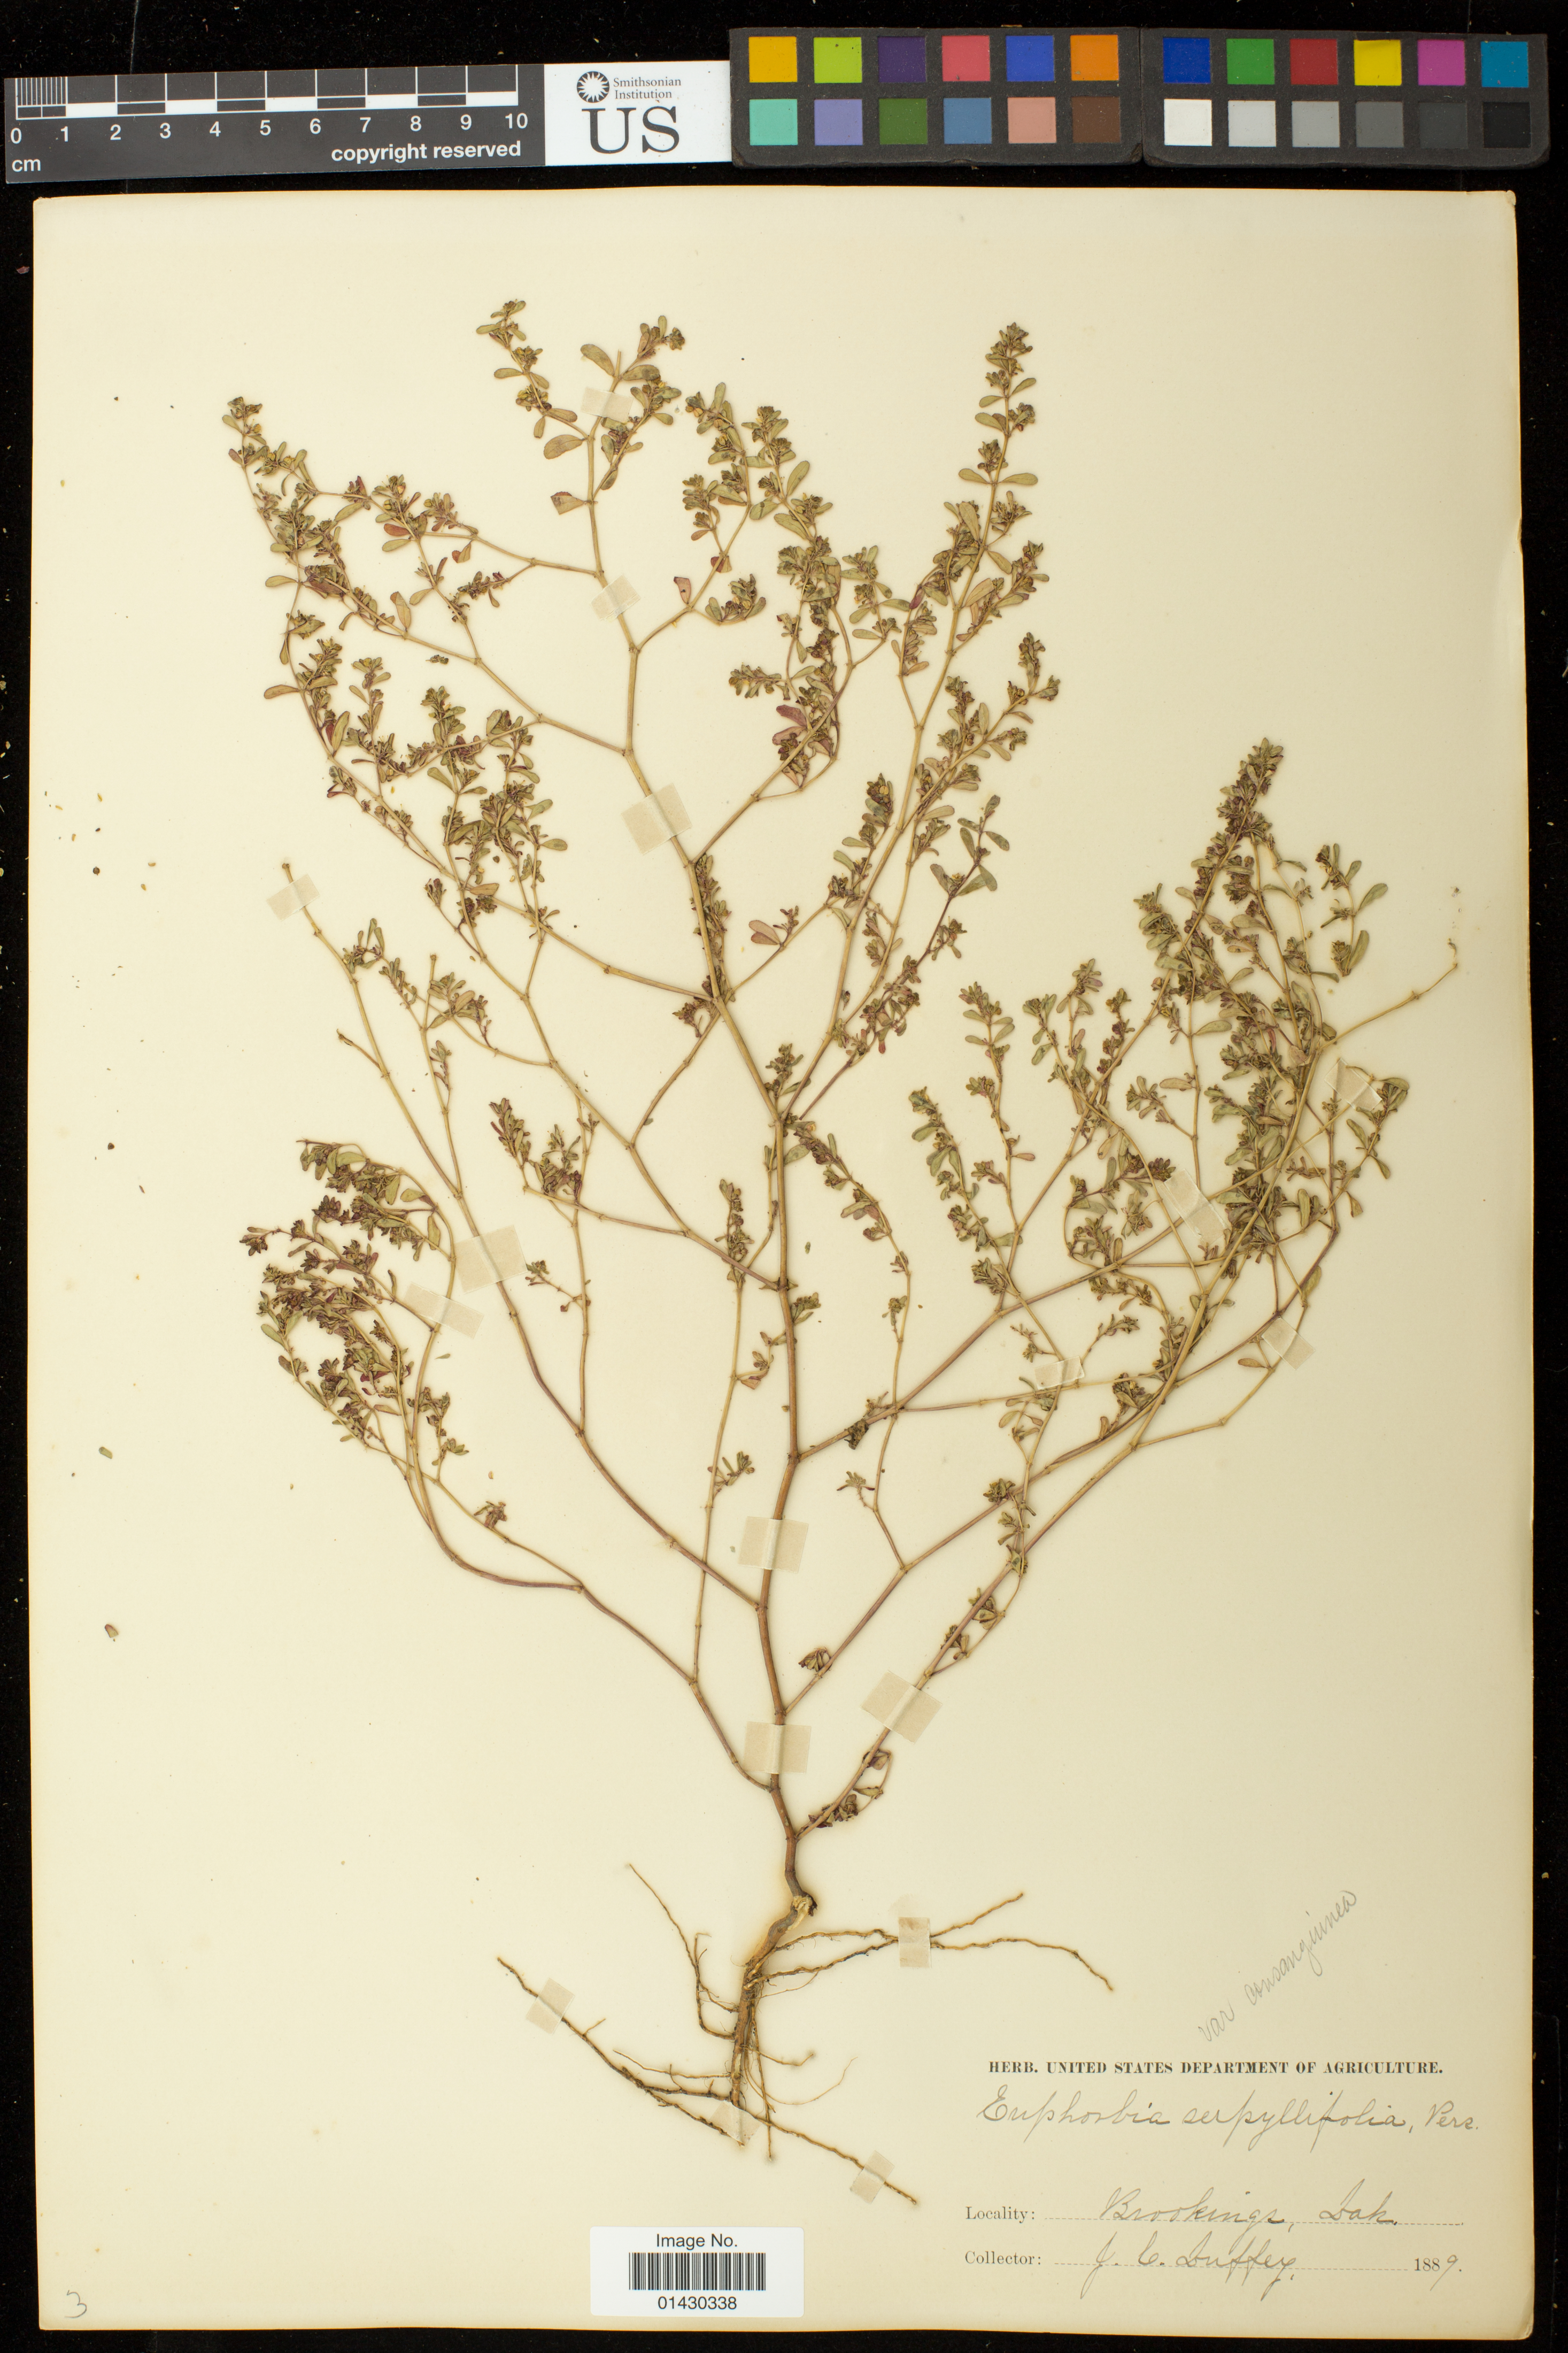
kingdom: Plantae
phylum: Tracheophyta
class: Magnoliopsida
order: Malpighiales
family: Euphorbiaceae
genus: Euphorbia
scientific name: Euphorbia serpillifolia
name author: Pers.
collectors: J. Duffey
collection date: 1889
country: United States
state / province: South Dakota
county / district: Brookings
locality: Brookings, Dak.